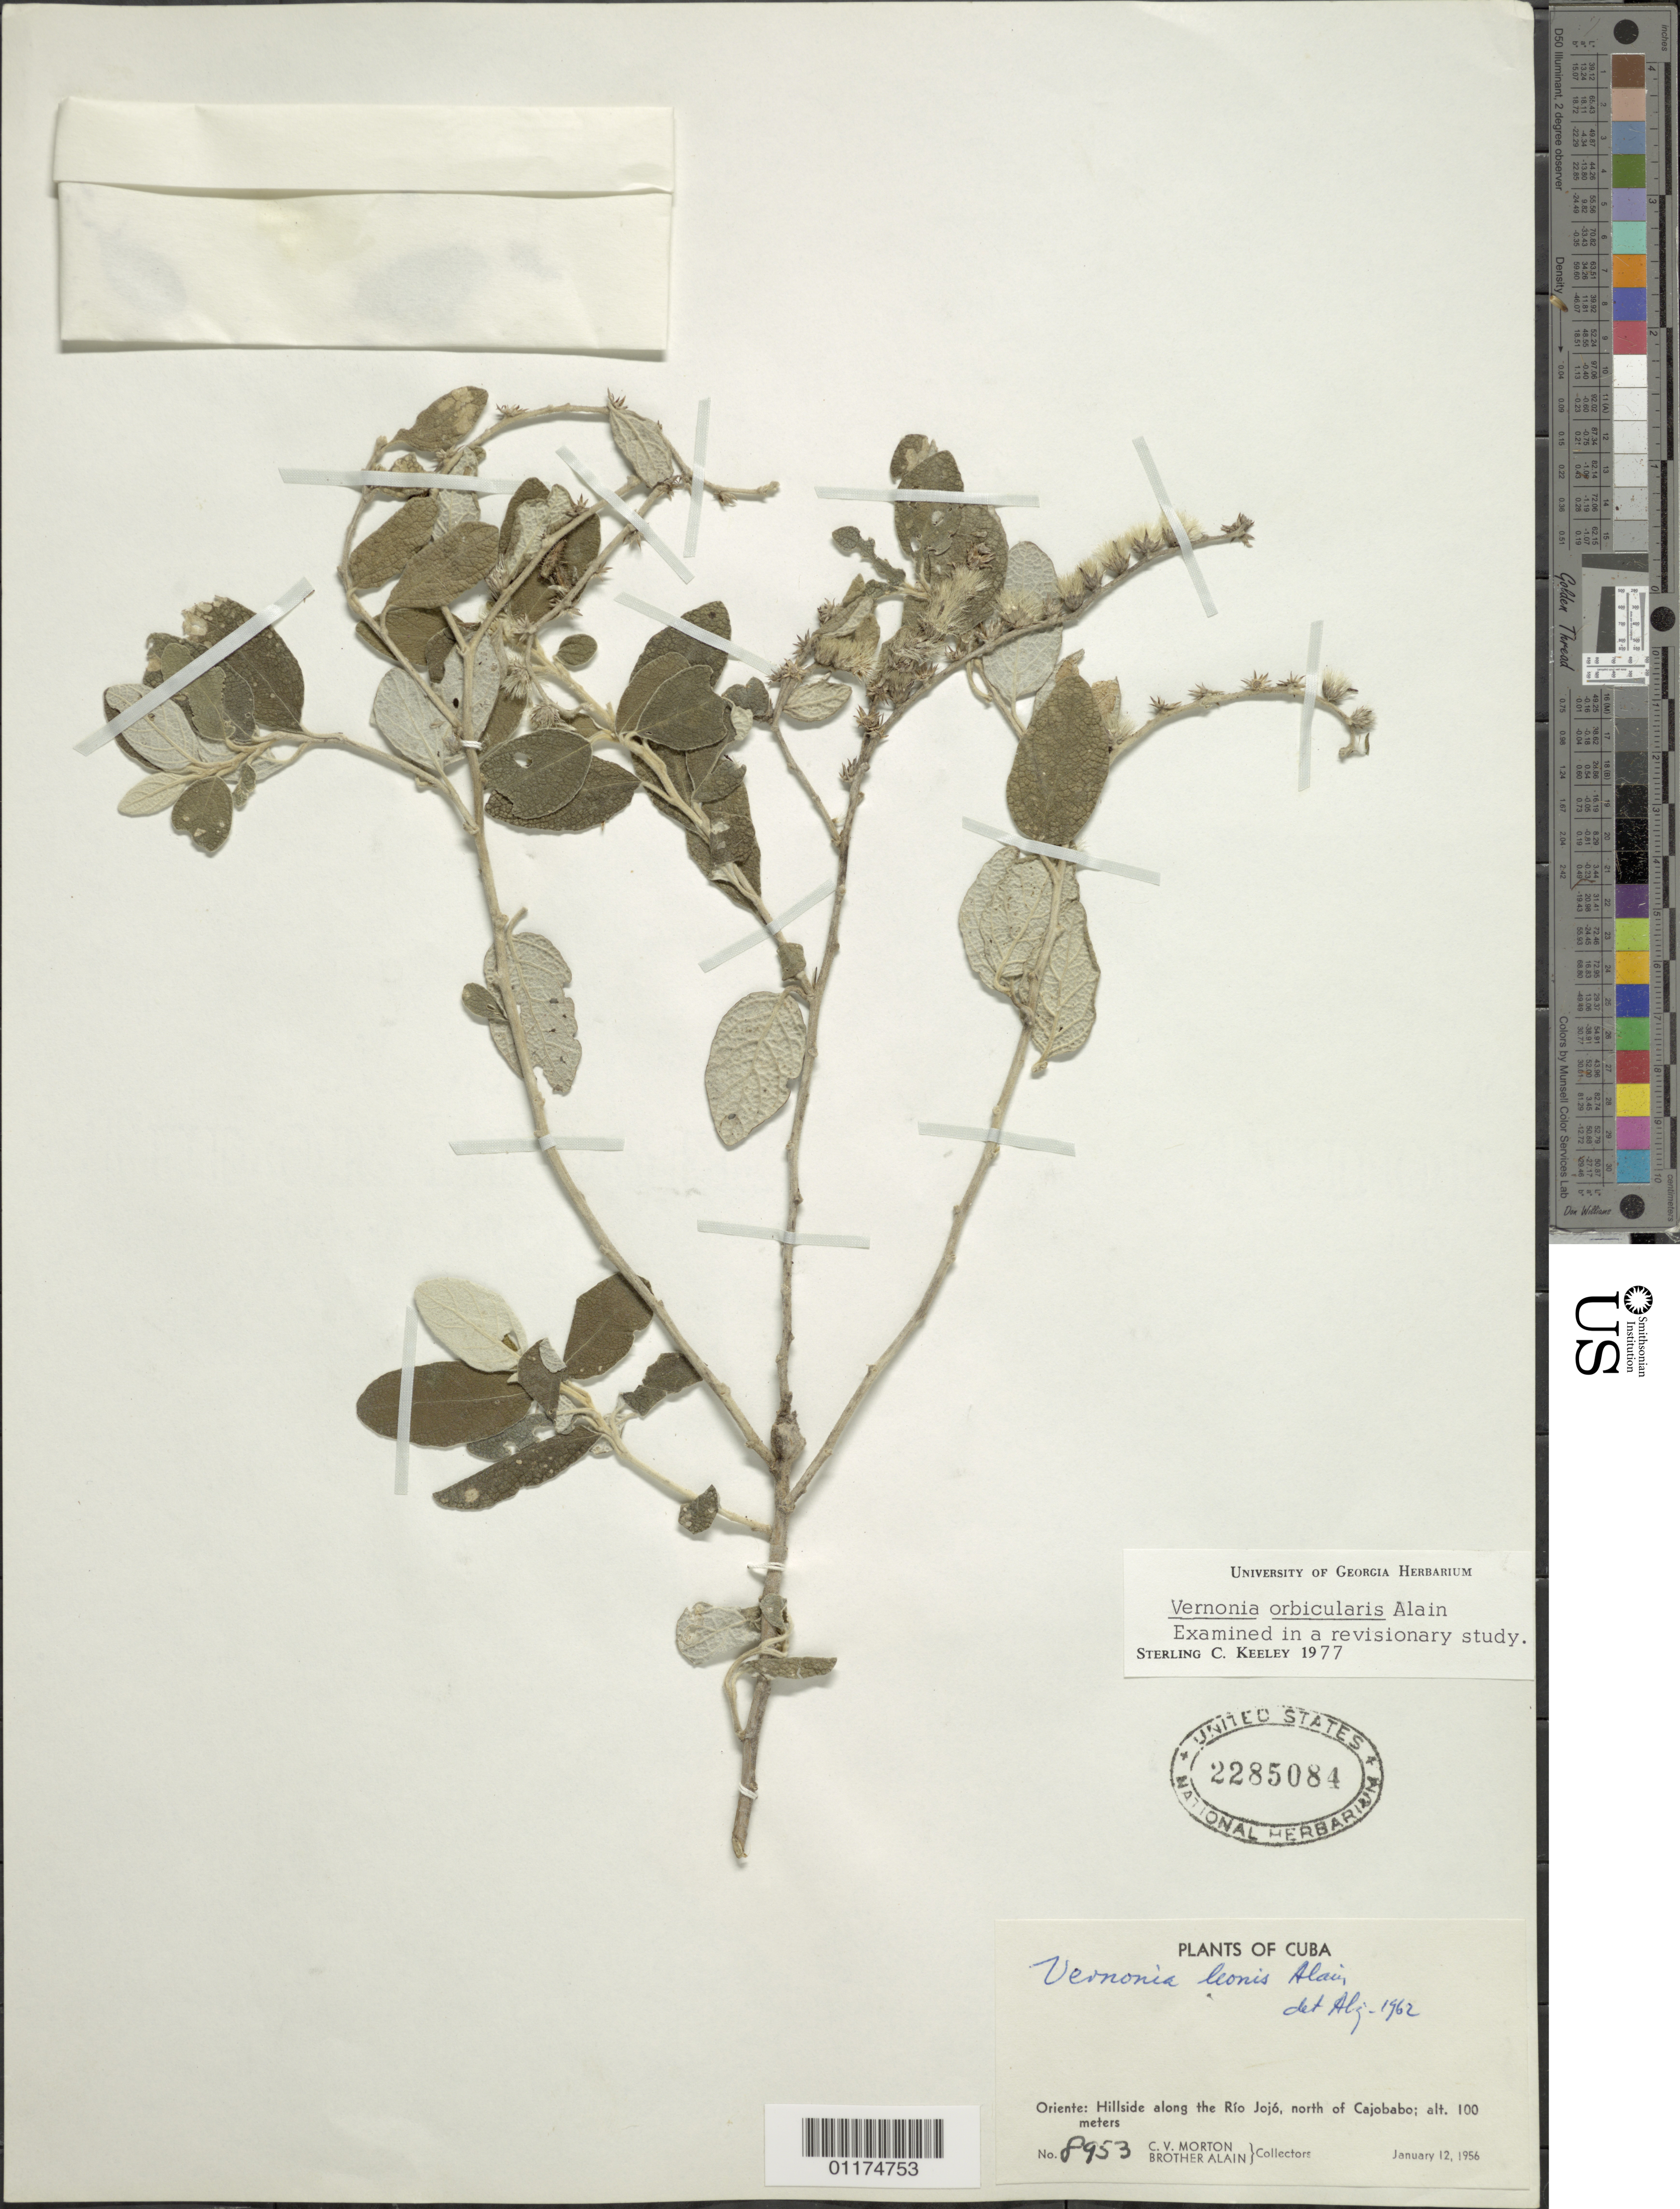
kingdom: Plantae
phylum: Tracheophyta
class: Magnoliopsida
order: Asterales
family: Asteraceae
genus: Lepidaploa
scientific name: Lepidaploa orbicularis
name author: (Alain) H. Rob.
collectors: C. V. Morton & A. H. Liogier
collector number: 8953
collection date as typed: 12 Jan 1956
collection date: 1956-01-12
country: Cuba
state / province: Oriente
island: Cuba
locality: Hillside along the Rio Jojo, north of Cajobabo;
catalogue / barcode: US 2285084